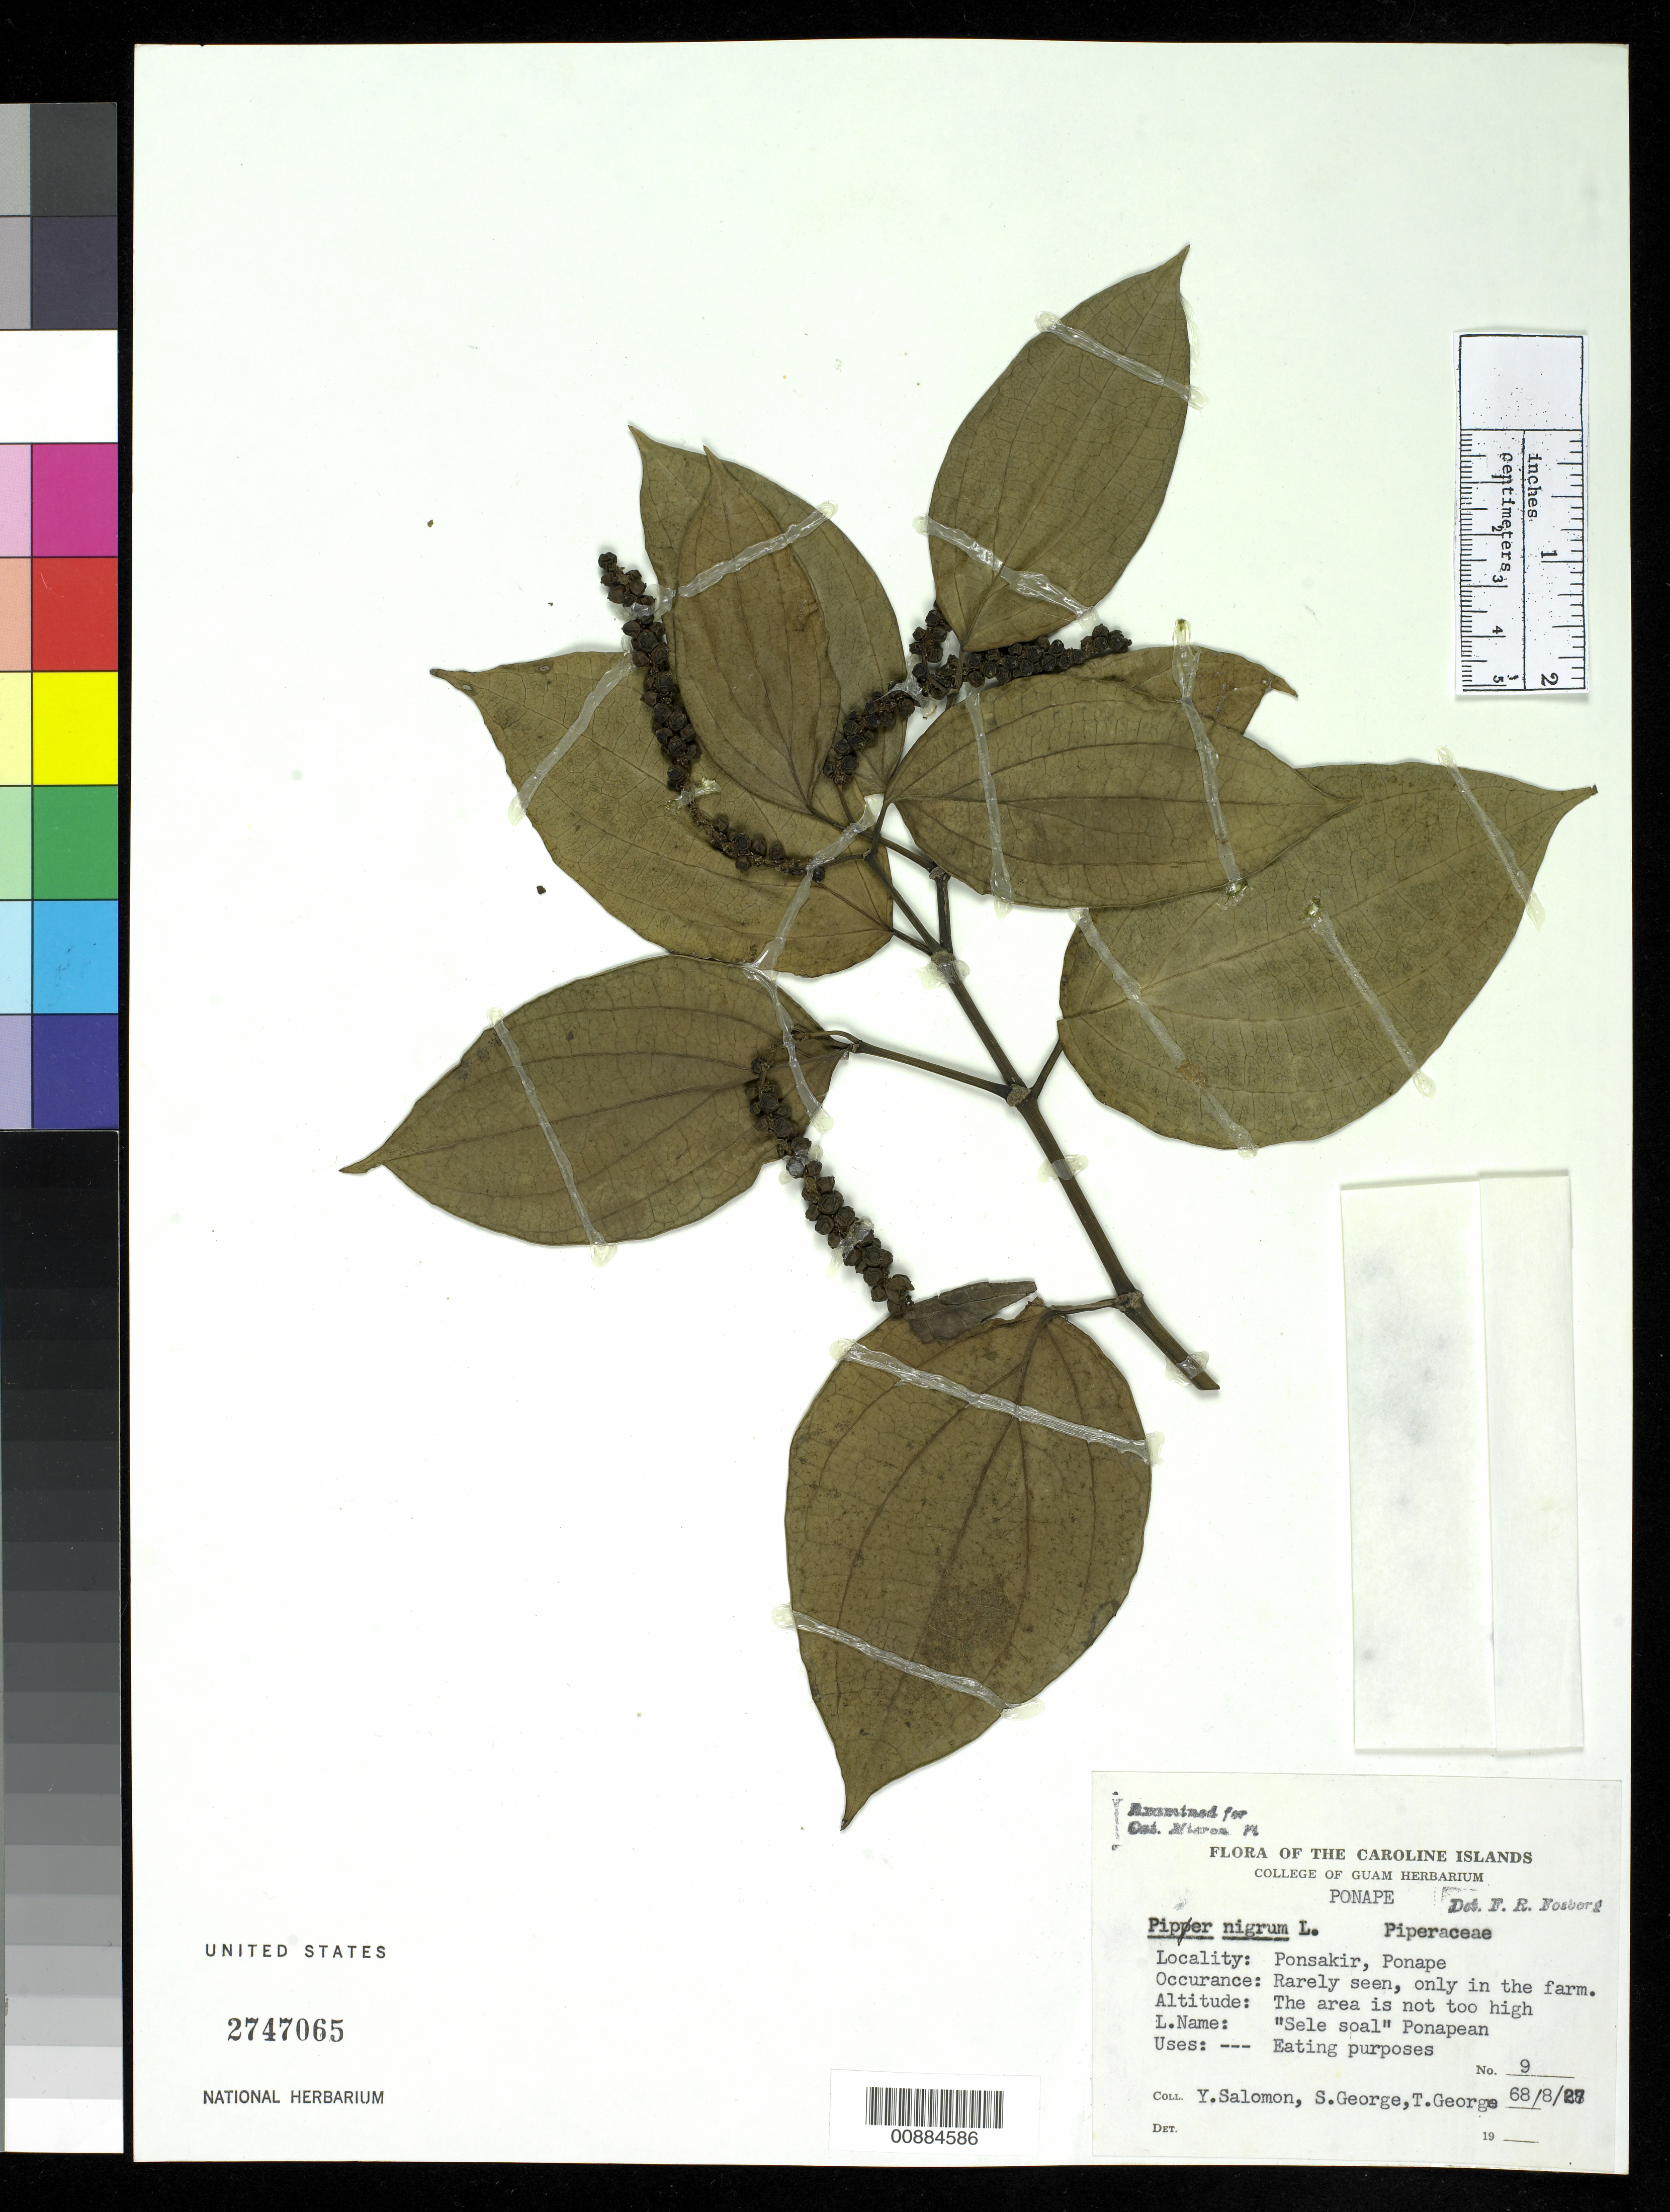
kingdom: Plantae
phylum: Tracheophyta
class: Magnoliopsida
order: Piperales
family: Piperaceae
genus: Piper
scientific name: Piper nigrum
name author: L.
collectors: Y. Salomon, S. George & T. George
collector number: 9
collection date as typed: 27 Jul 1968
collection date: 1968-07-27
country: Micronesia, Federated States of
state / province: Pohnpei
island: Pohnpei [Ponape]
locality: Ponsakir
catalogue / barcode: US 2747065